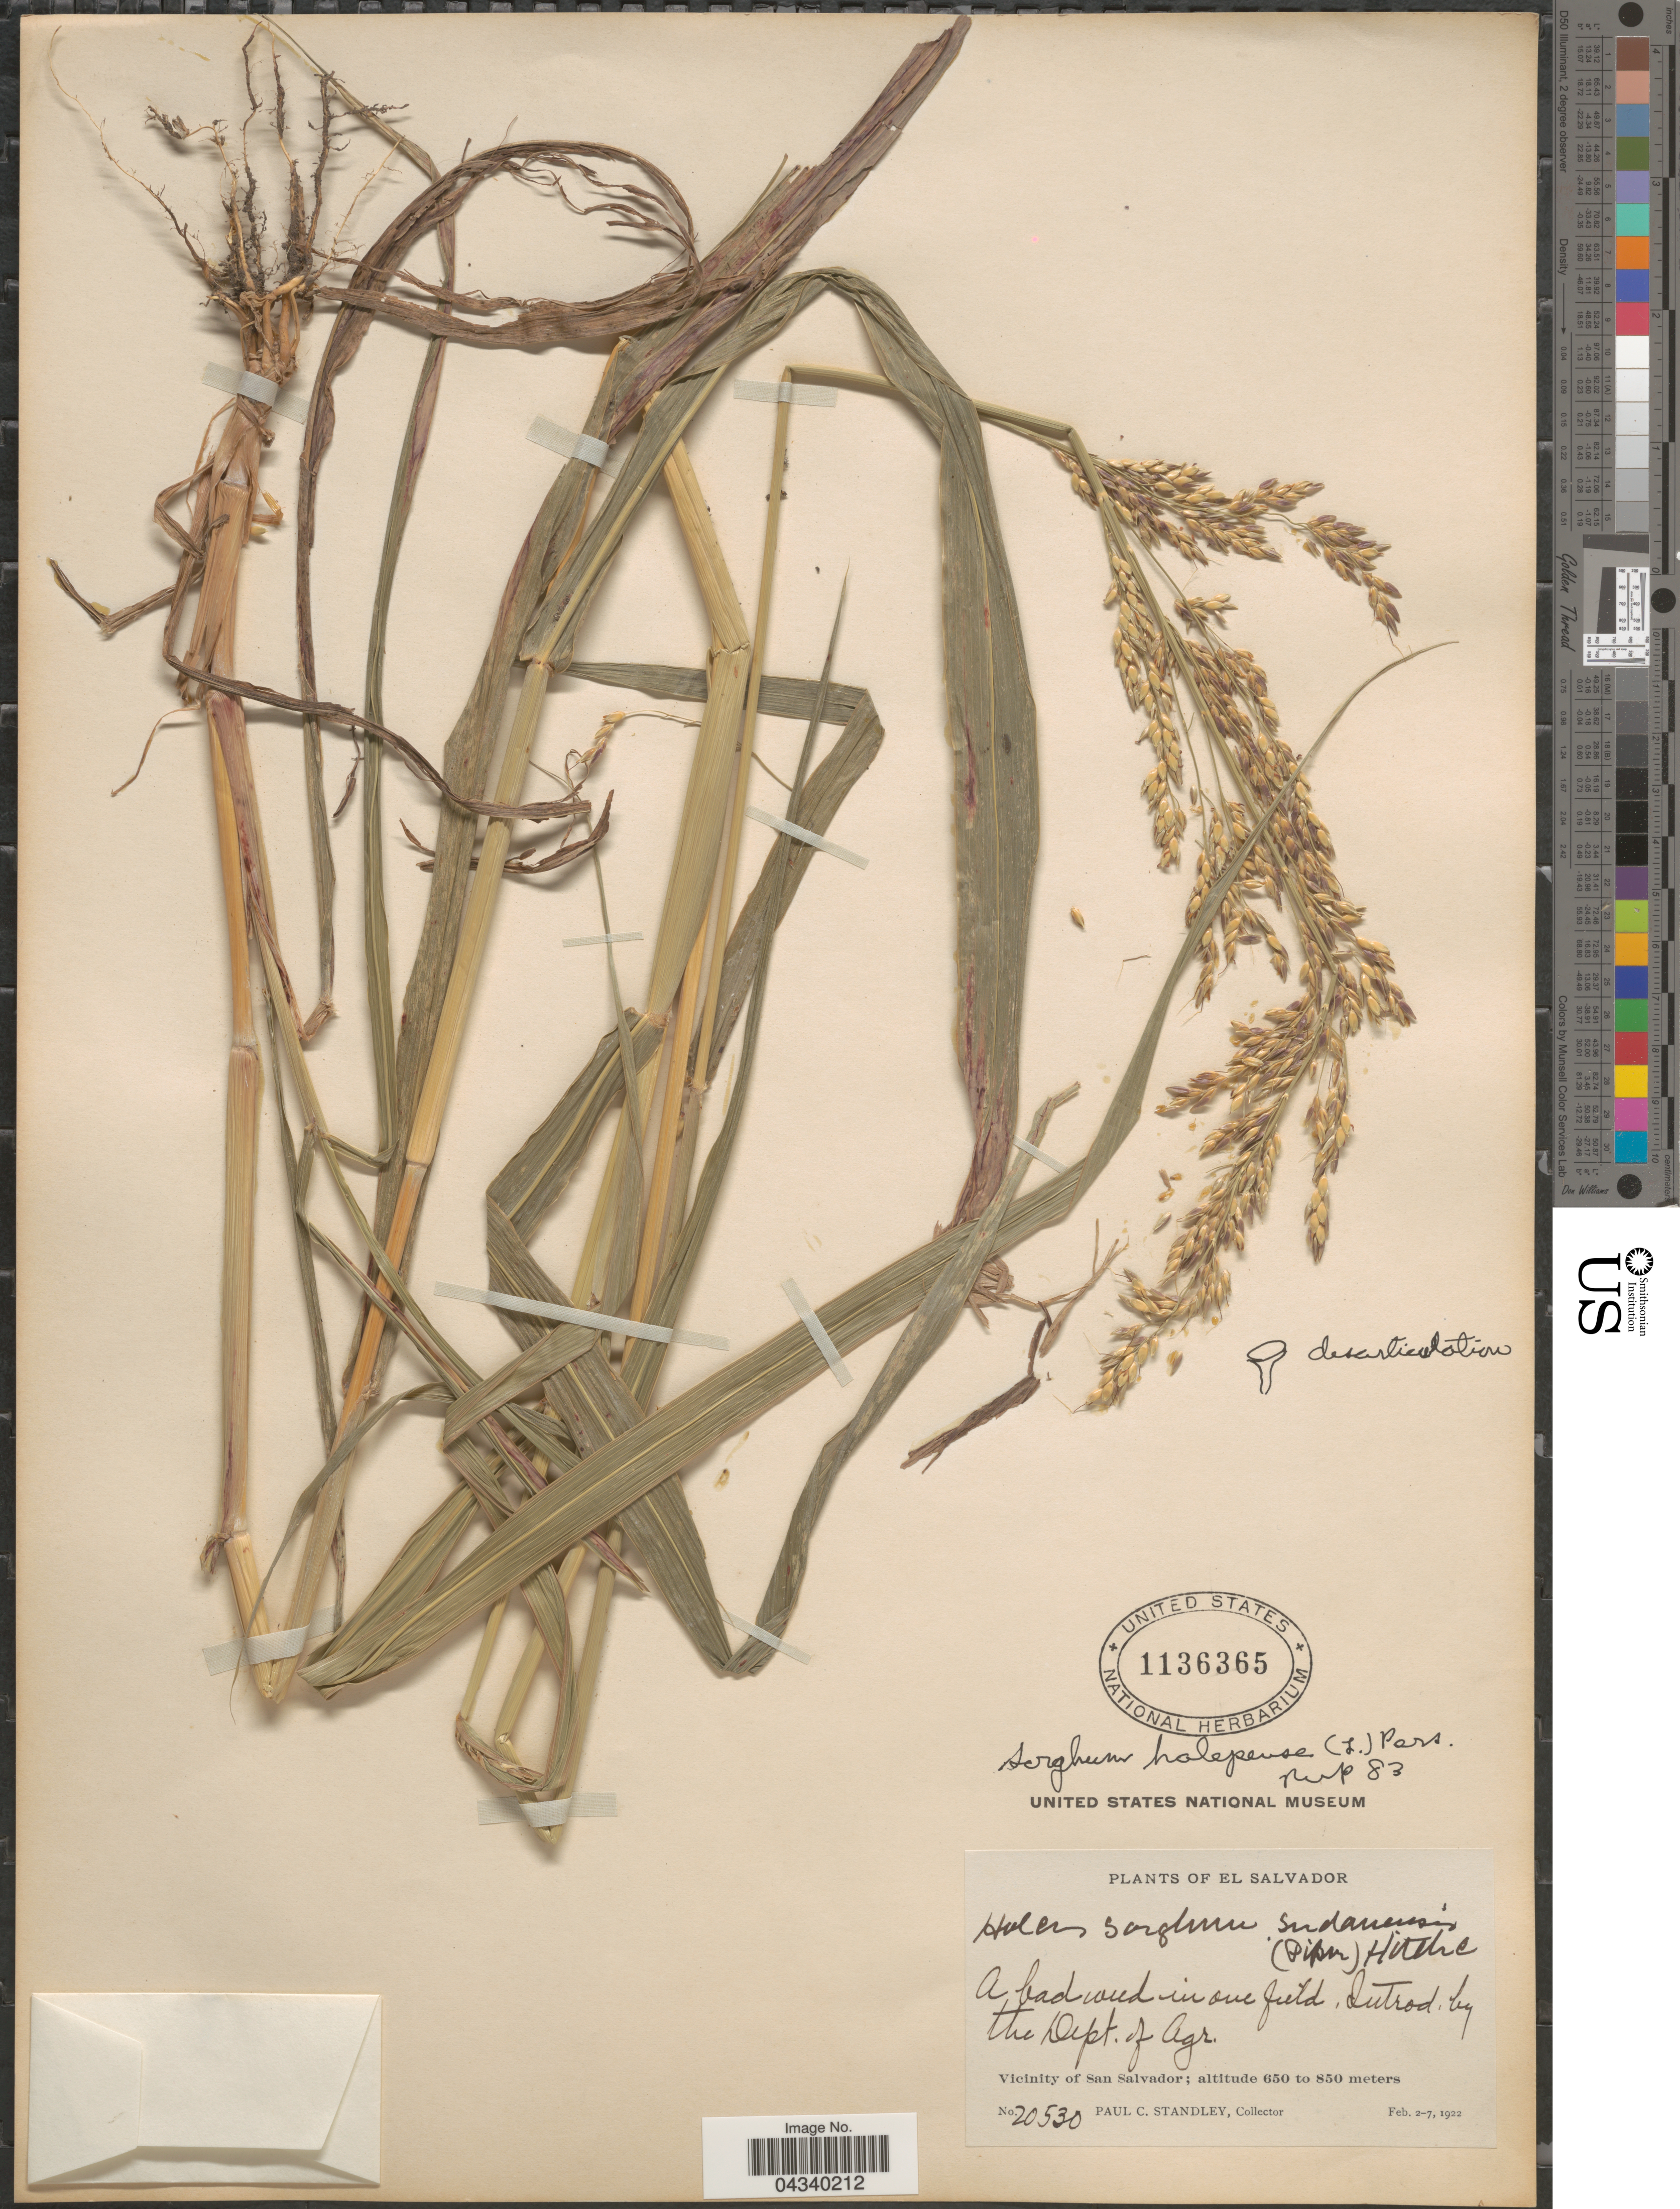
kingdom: Plantae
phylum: Tracheophyta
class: Liliopsida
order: Poales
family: Poaceae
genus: Sorghum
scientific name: Sorghum halepense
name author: (L.) Pers.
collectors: P. C. Standley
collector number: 20530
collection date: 1922-02-02/1922-02-07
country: El Salvador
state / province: San Salvador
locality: Vicinity of San Salvador.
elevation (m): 650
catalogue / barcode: US 1136365